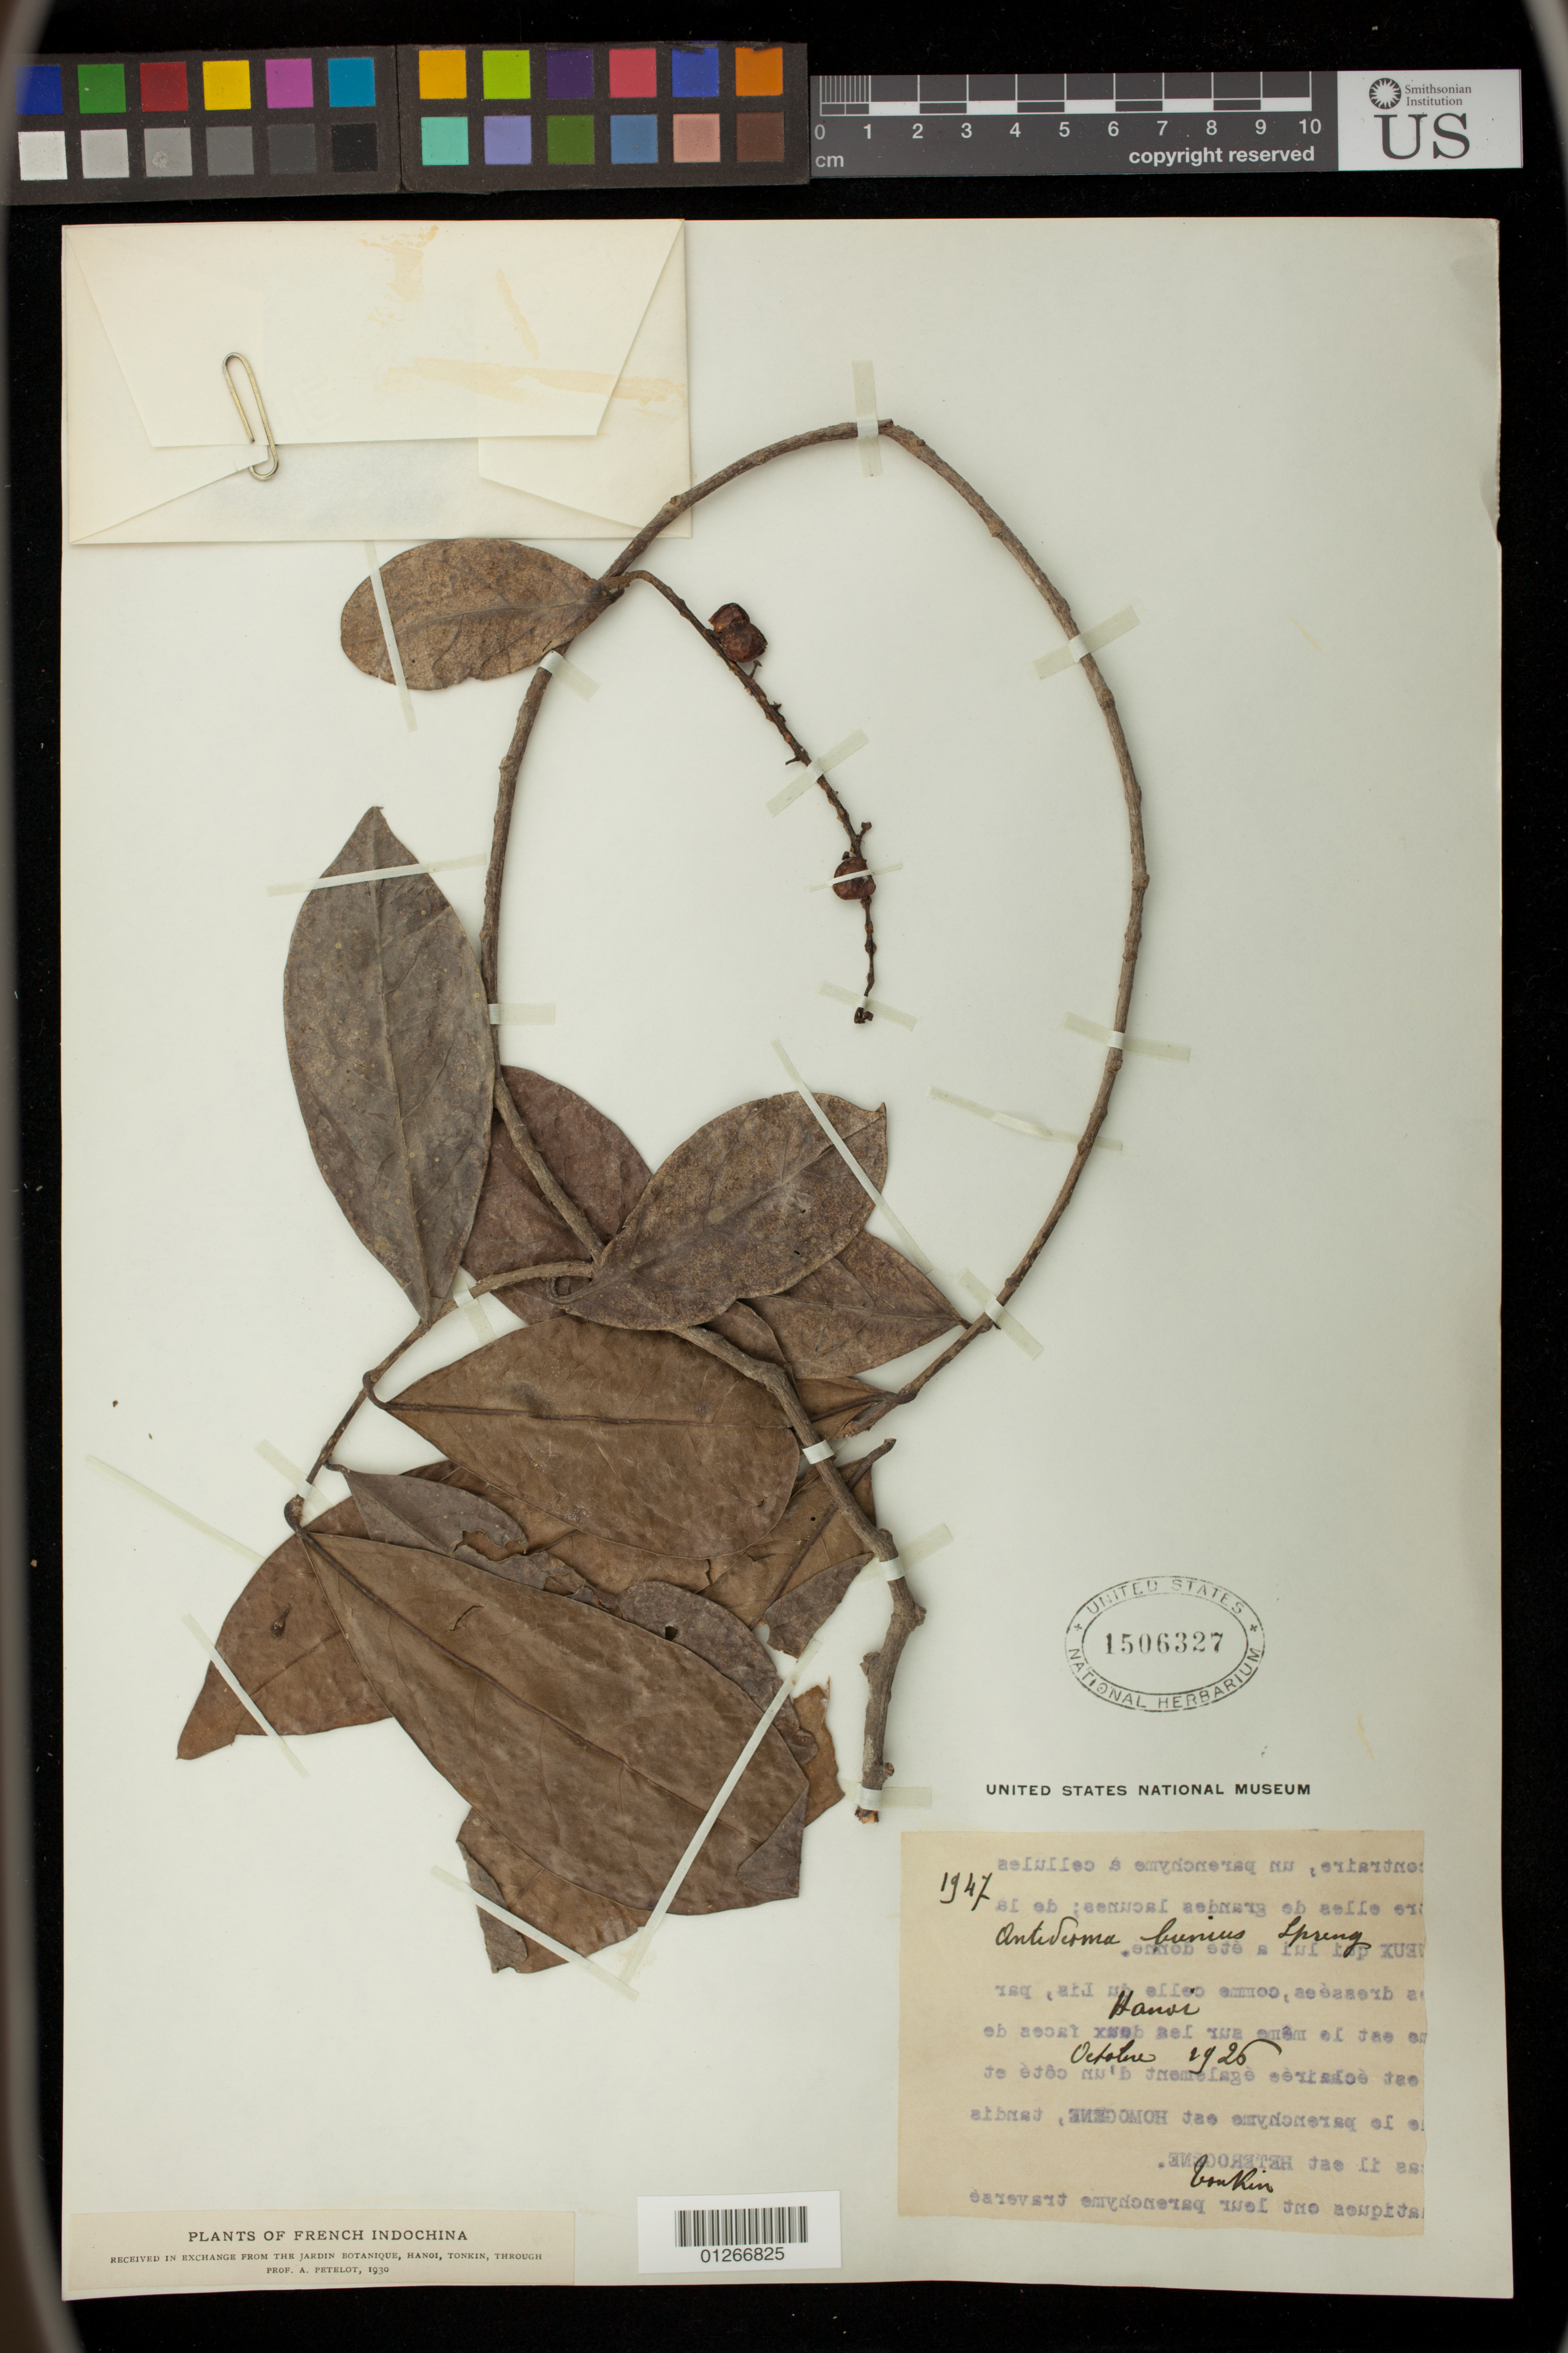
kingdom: Plantae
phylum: Tracheophyta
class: Magnoliopsida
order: Malpighiales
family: Phyllanthaceae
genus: Antidesma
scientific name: Antidesma bunius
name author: (L.) Spreng.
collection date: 1926-10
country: Vietnam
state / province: Tonkin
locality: Hanoi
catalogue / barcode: US 1506327